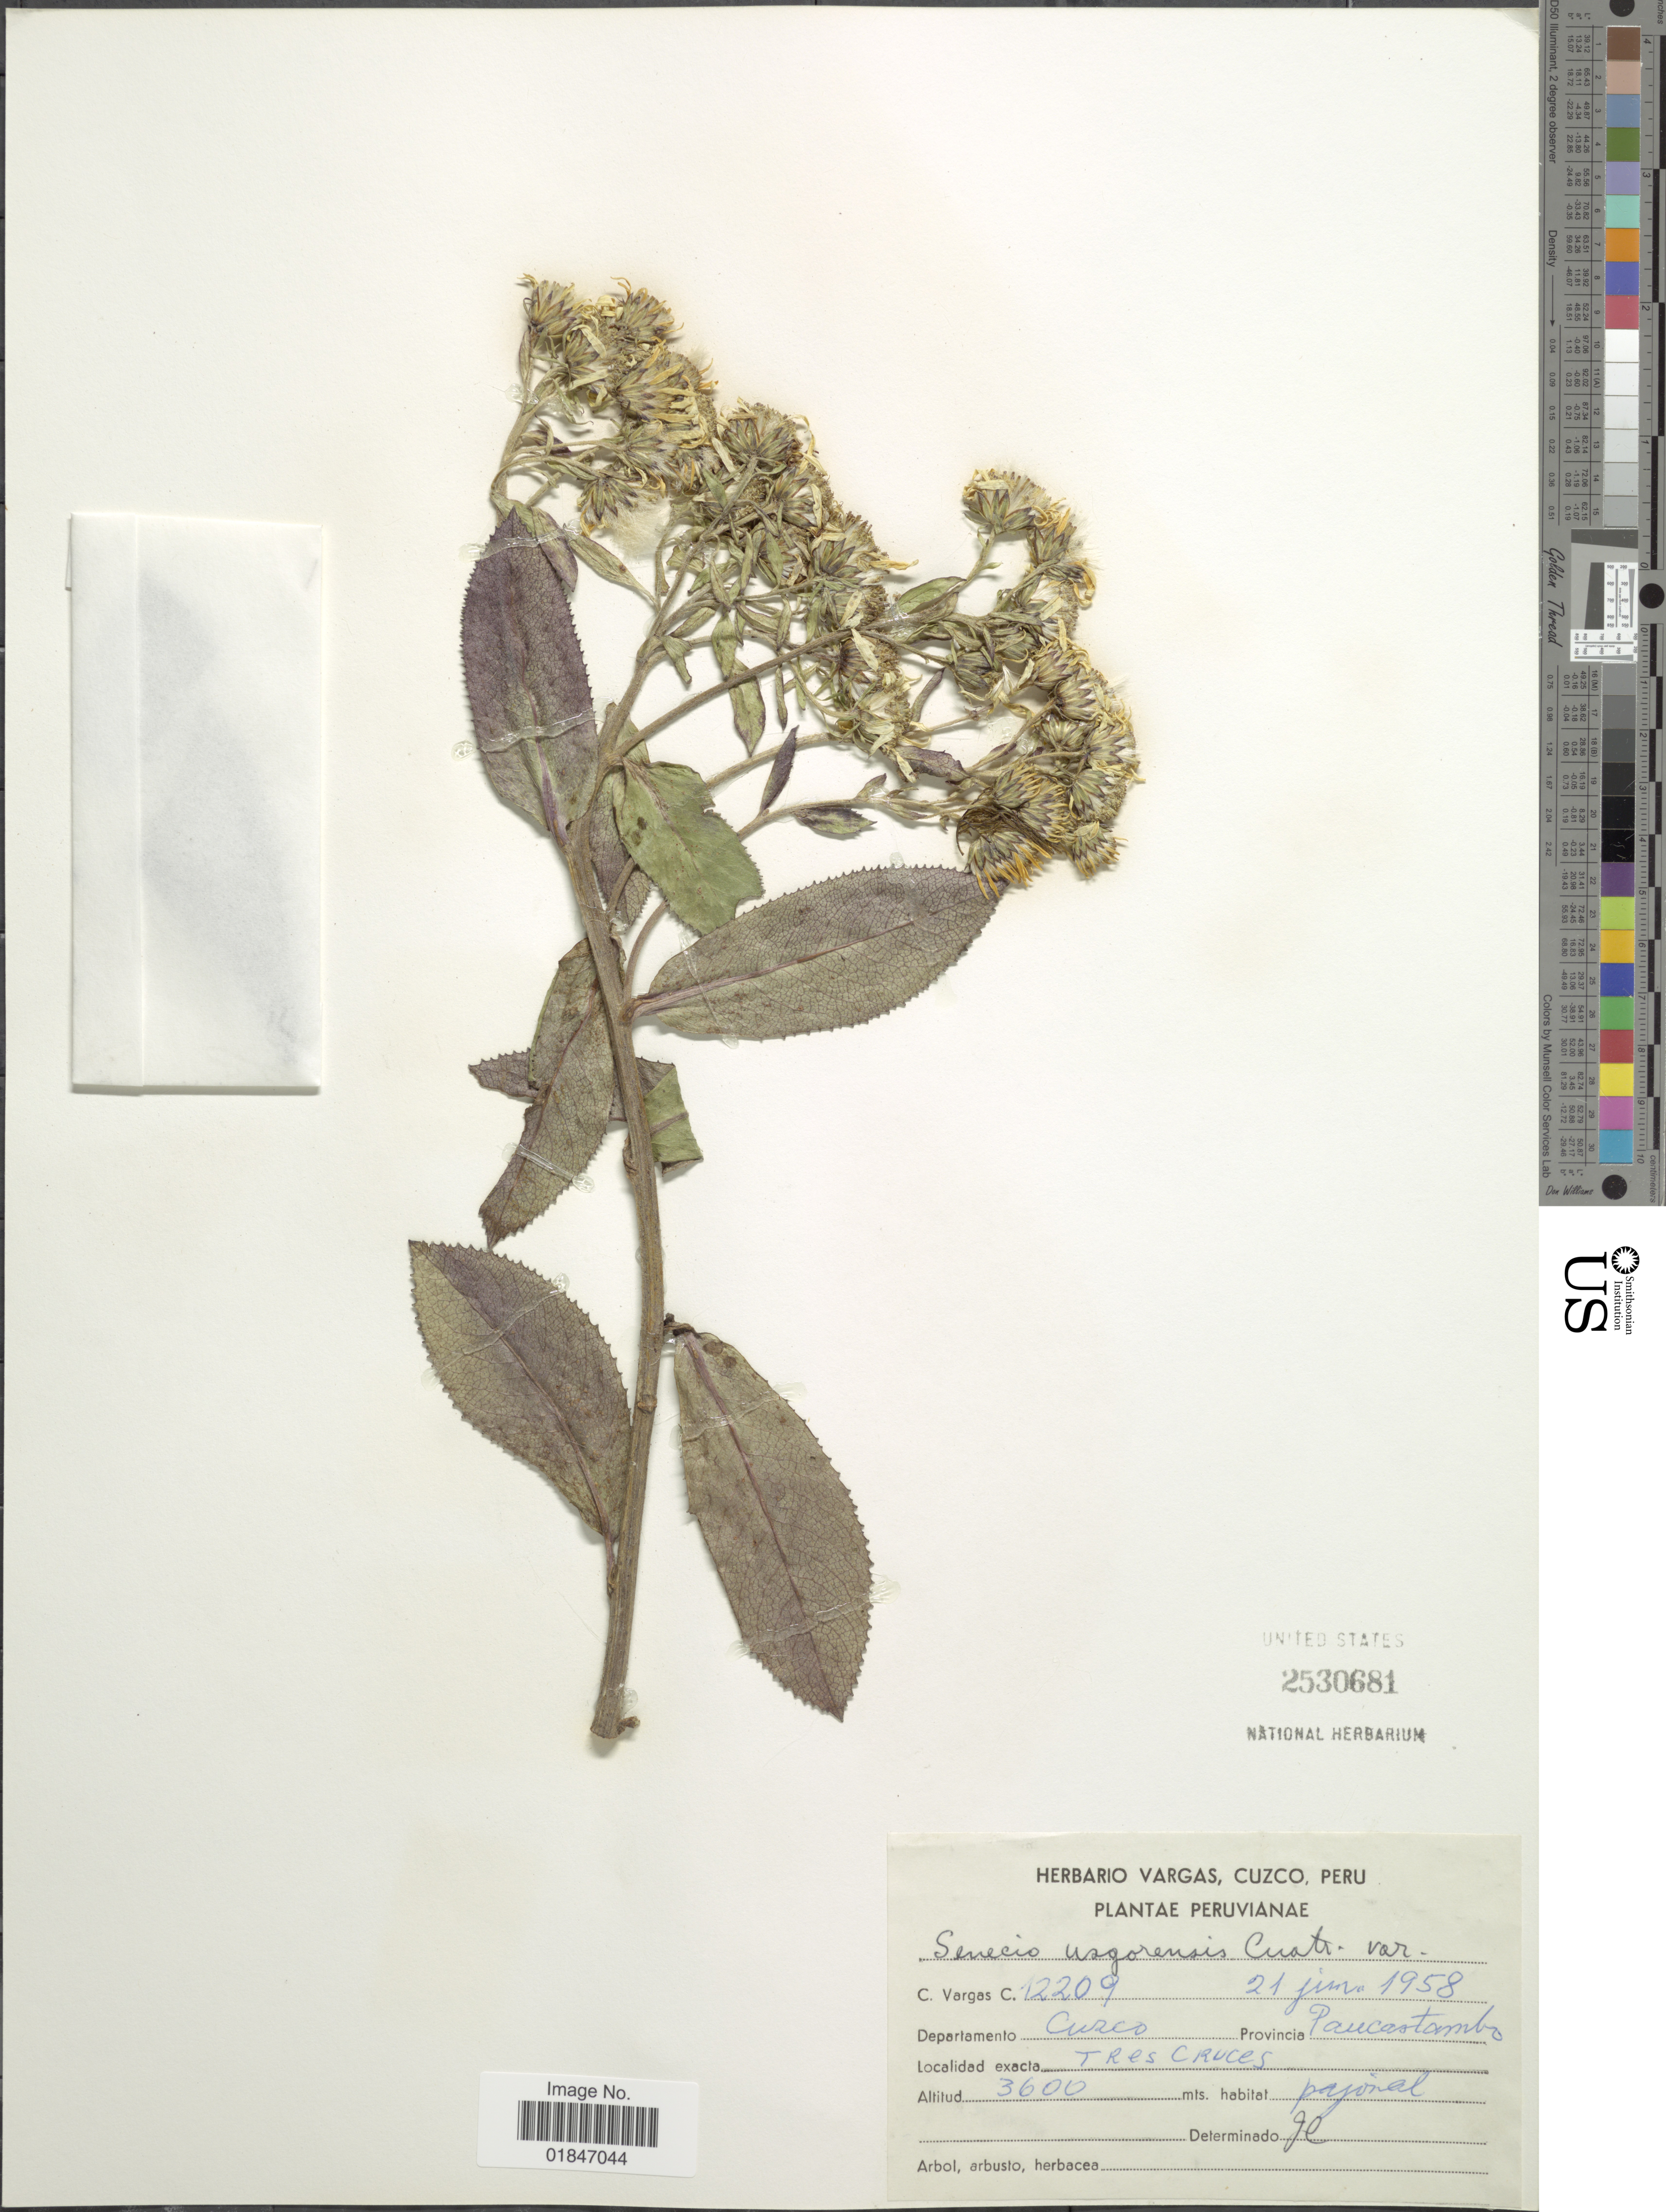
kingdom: Plantae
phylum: Tracheophyta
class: Magnoliopsida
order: Asterales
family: Asteraceae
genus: Dendrophorbium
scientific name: Dendrophorbium usgorense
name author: (Cuatrec.) C. Jeffrey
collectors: C. Vargas Calderón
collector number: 12209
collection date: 1958-06-21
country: Peru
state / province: Cusco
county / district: Paucartambo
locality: Tres Cruces.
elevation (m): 3600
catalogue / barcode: US 2530681